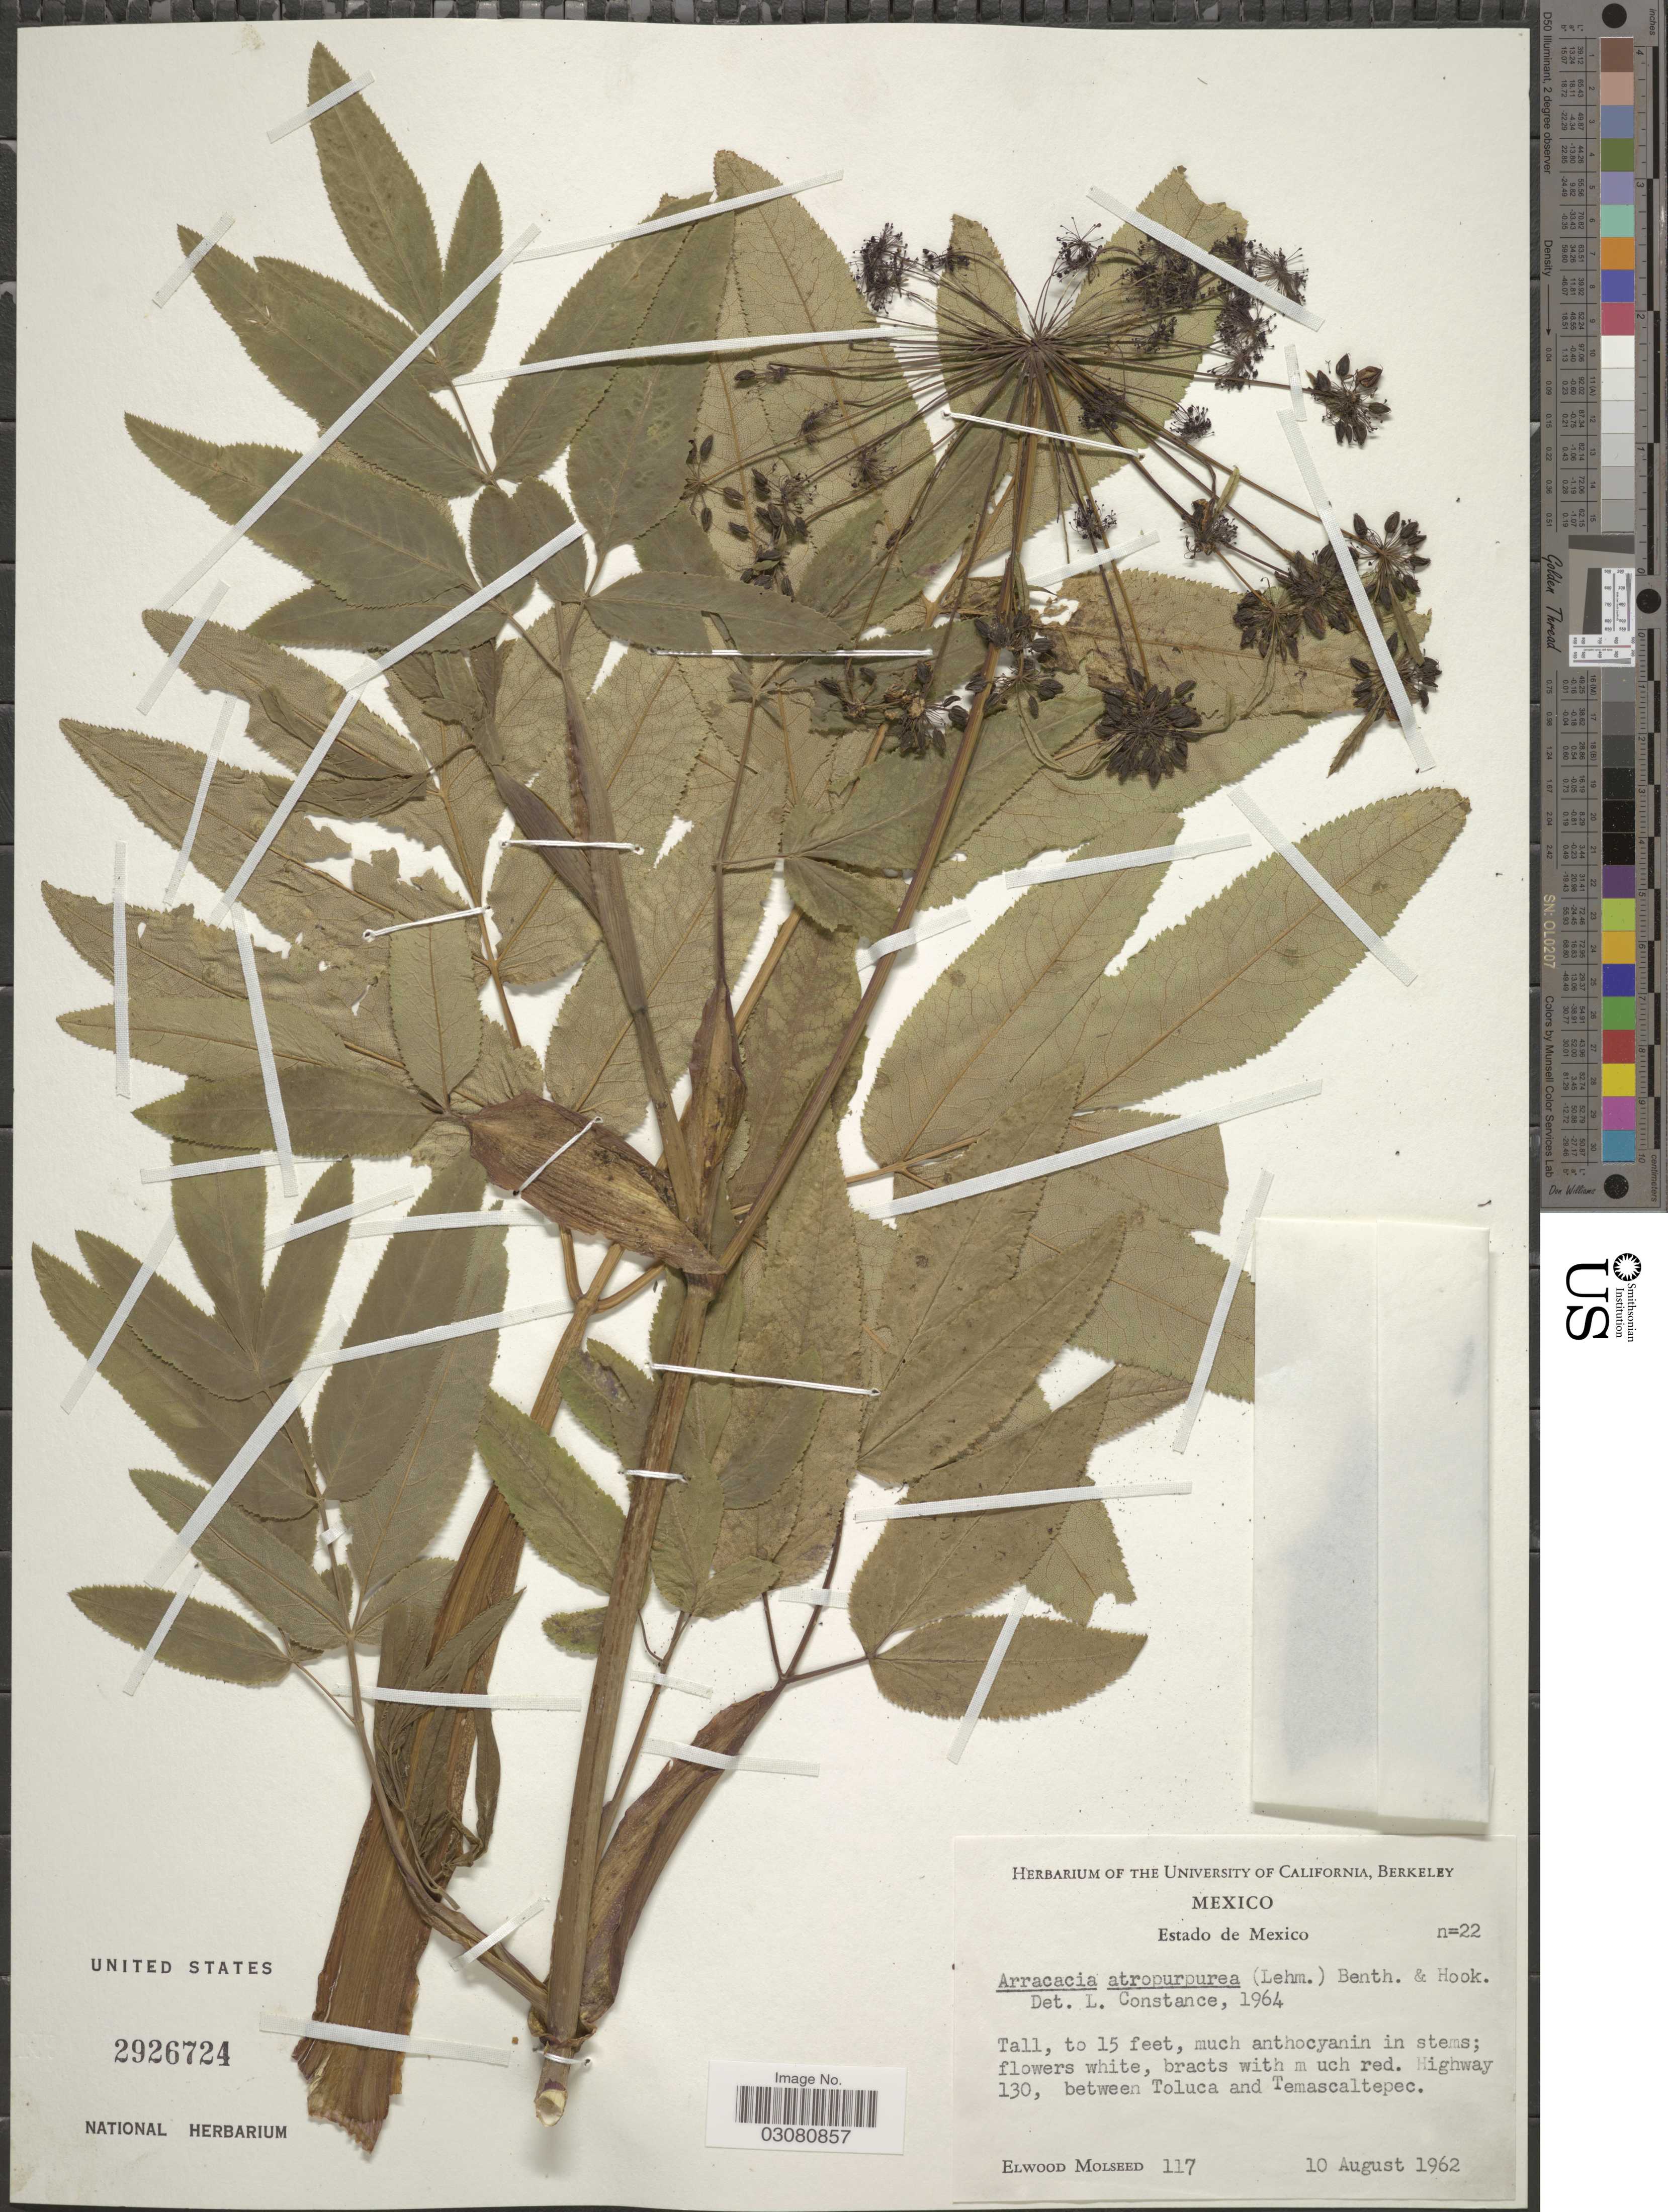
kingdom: Plantae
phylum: Tracheophyta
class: Magnoliopsida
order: Apiales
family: Apiaceae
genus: Arracacia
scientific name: Arracacia atropurpurea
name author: (Lehm.) Benth. & Hook. f. ex Hemsl.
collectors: E. Molseed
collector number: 117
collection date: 1962-08-10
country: Mexico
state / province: México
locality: Highway 130, between Toluca and Temascaltepec.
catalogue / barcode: US 2926724